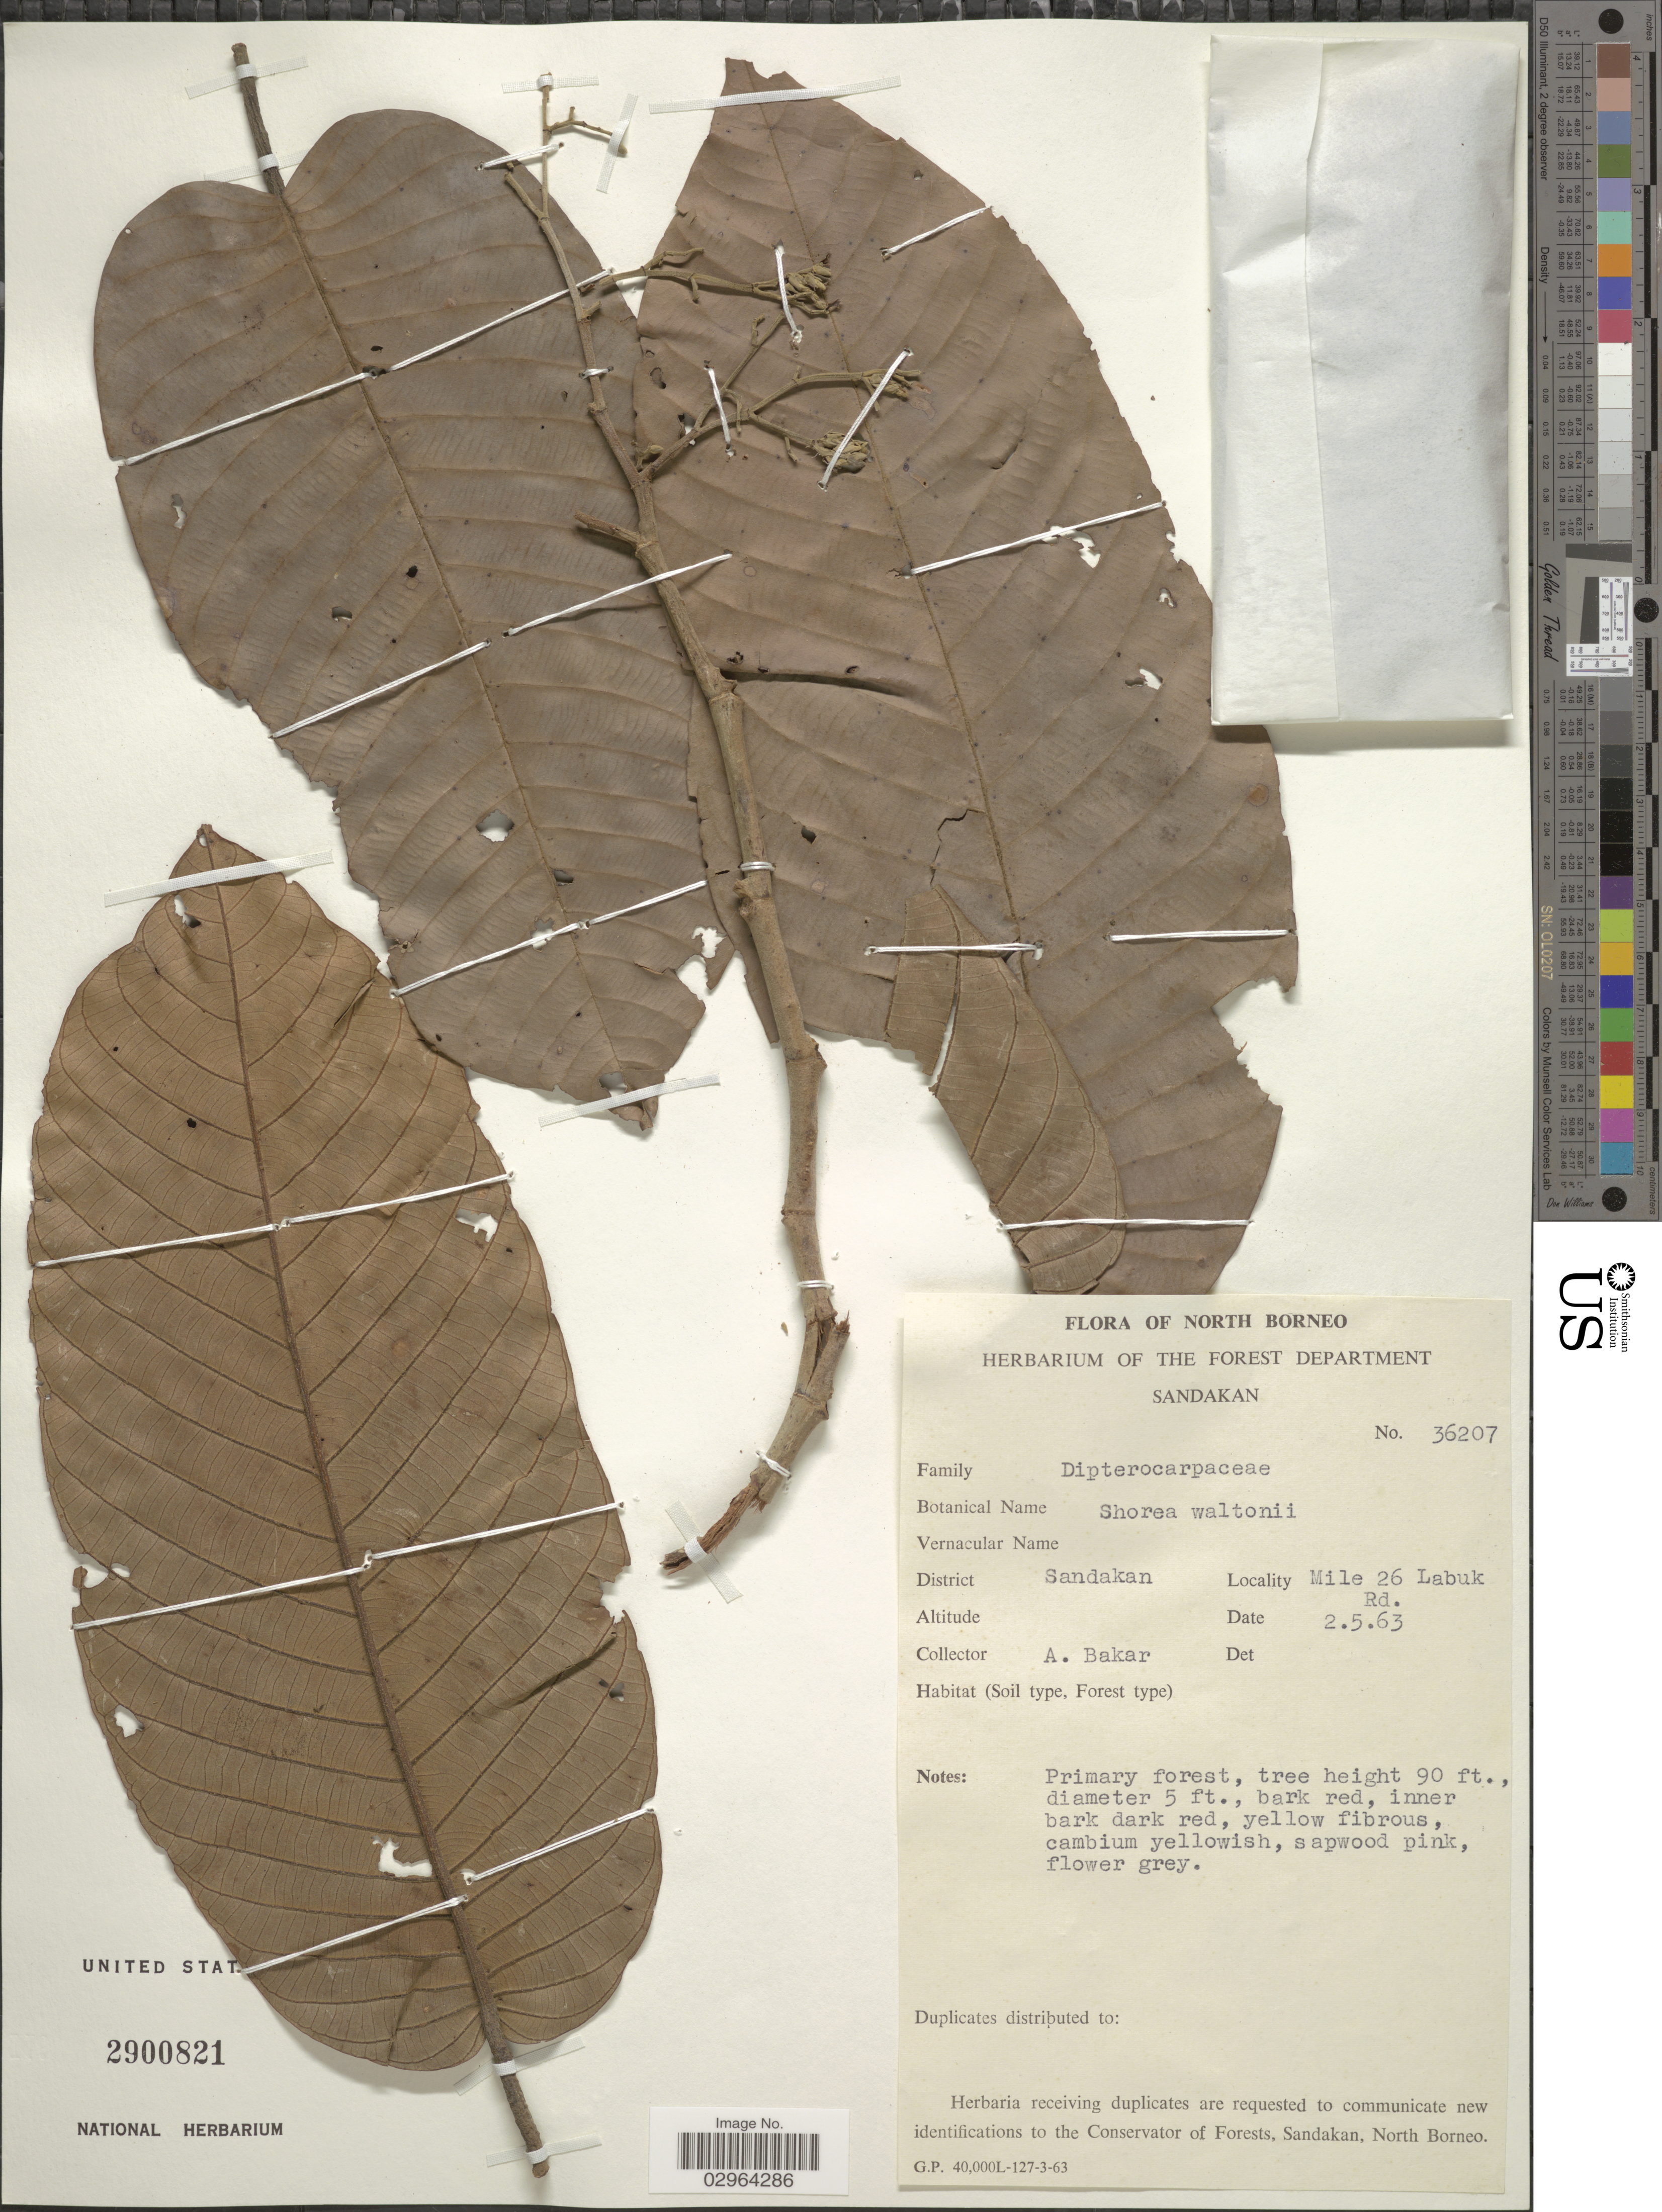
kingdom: Plantae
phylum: Tracheophyta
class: Magnoliopsida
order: Malvales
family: Dipterocarpaceae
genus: Rubroshorea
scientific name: Rubroshorea waltoni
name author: (G.H.S. Wood ex Meijer) P.S. Ashton & J. Heck.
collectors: A. Bakar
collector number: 36207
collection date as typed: Transcribed d/m/y: 2/5/63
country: Malaysia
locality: North Borneo. District Sandakan. Mile 26 Labuk Rd.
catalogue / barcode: US 2900821